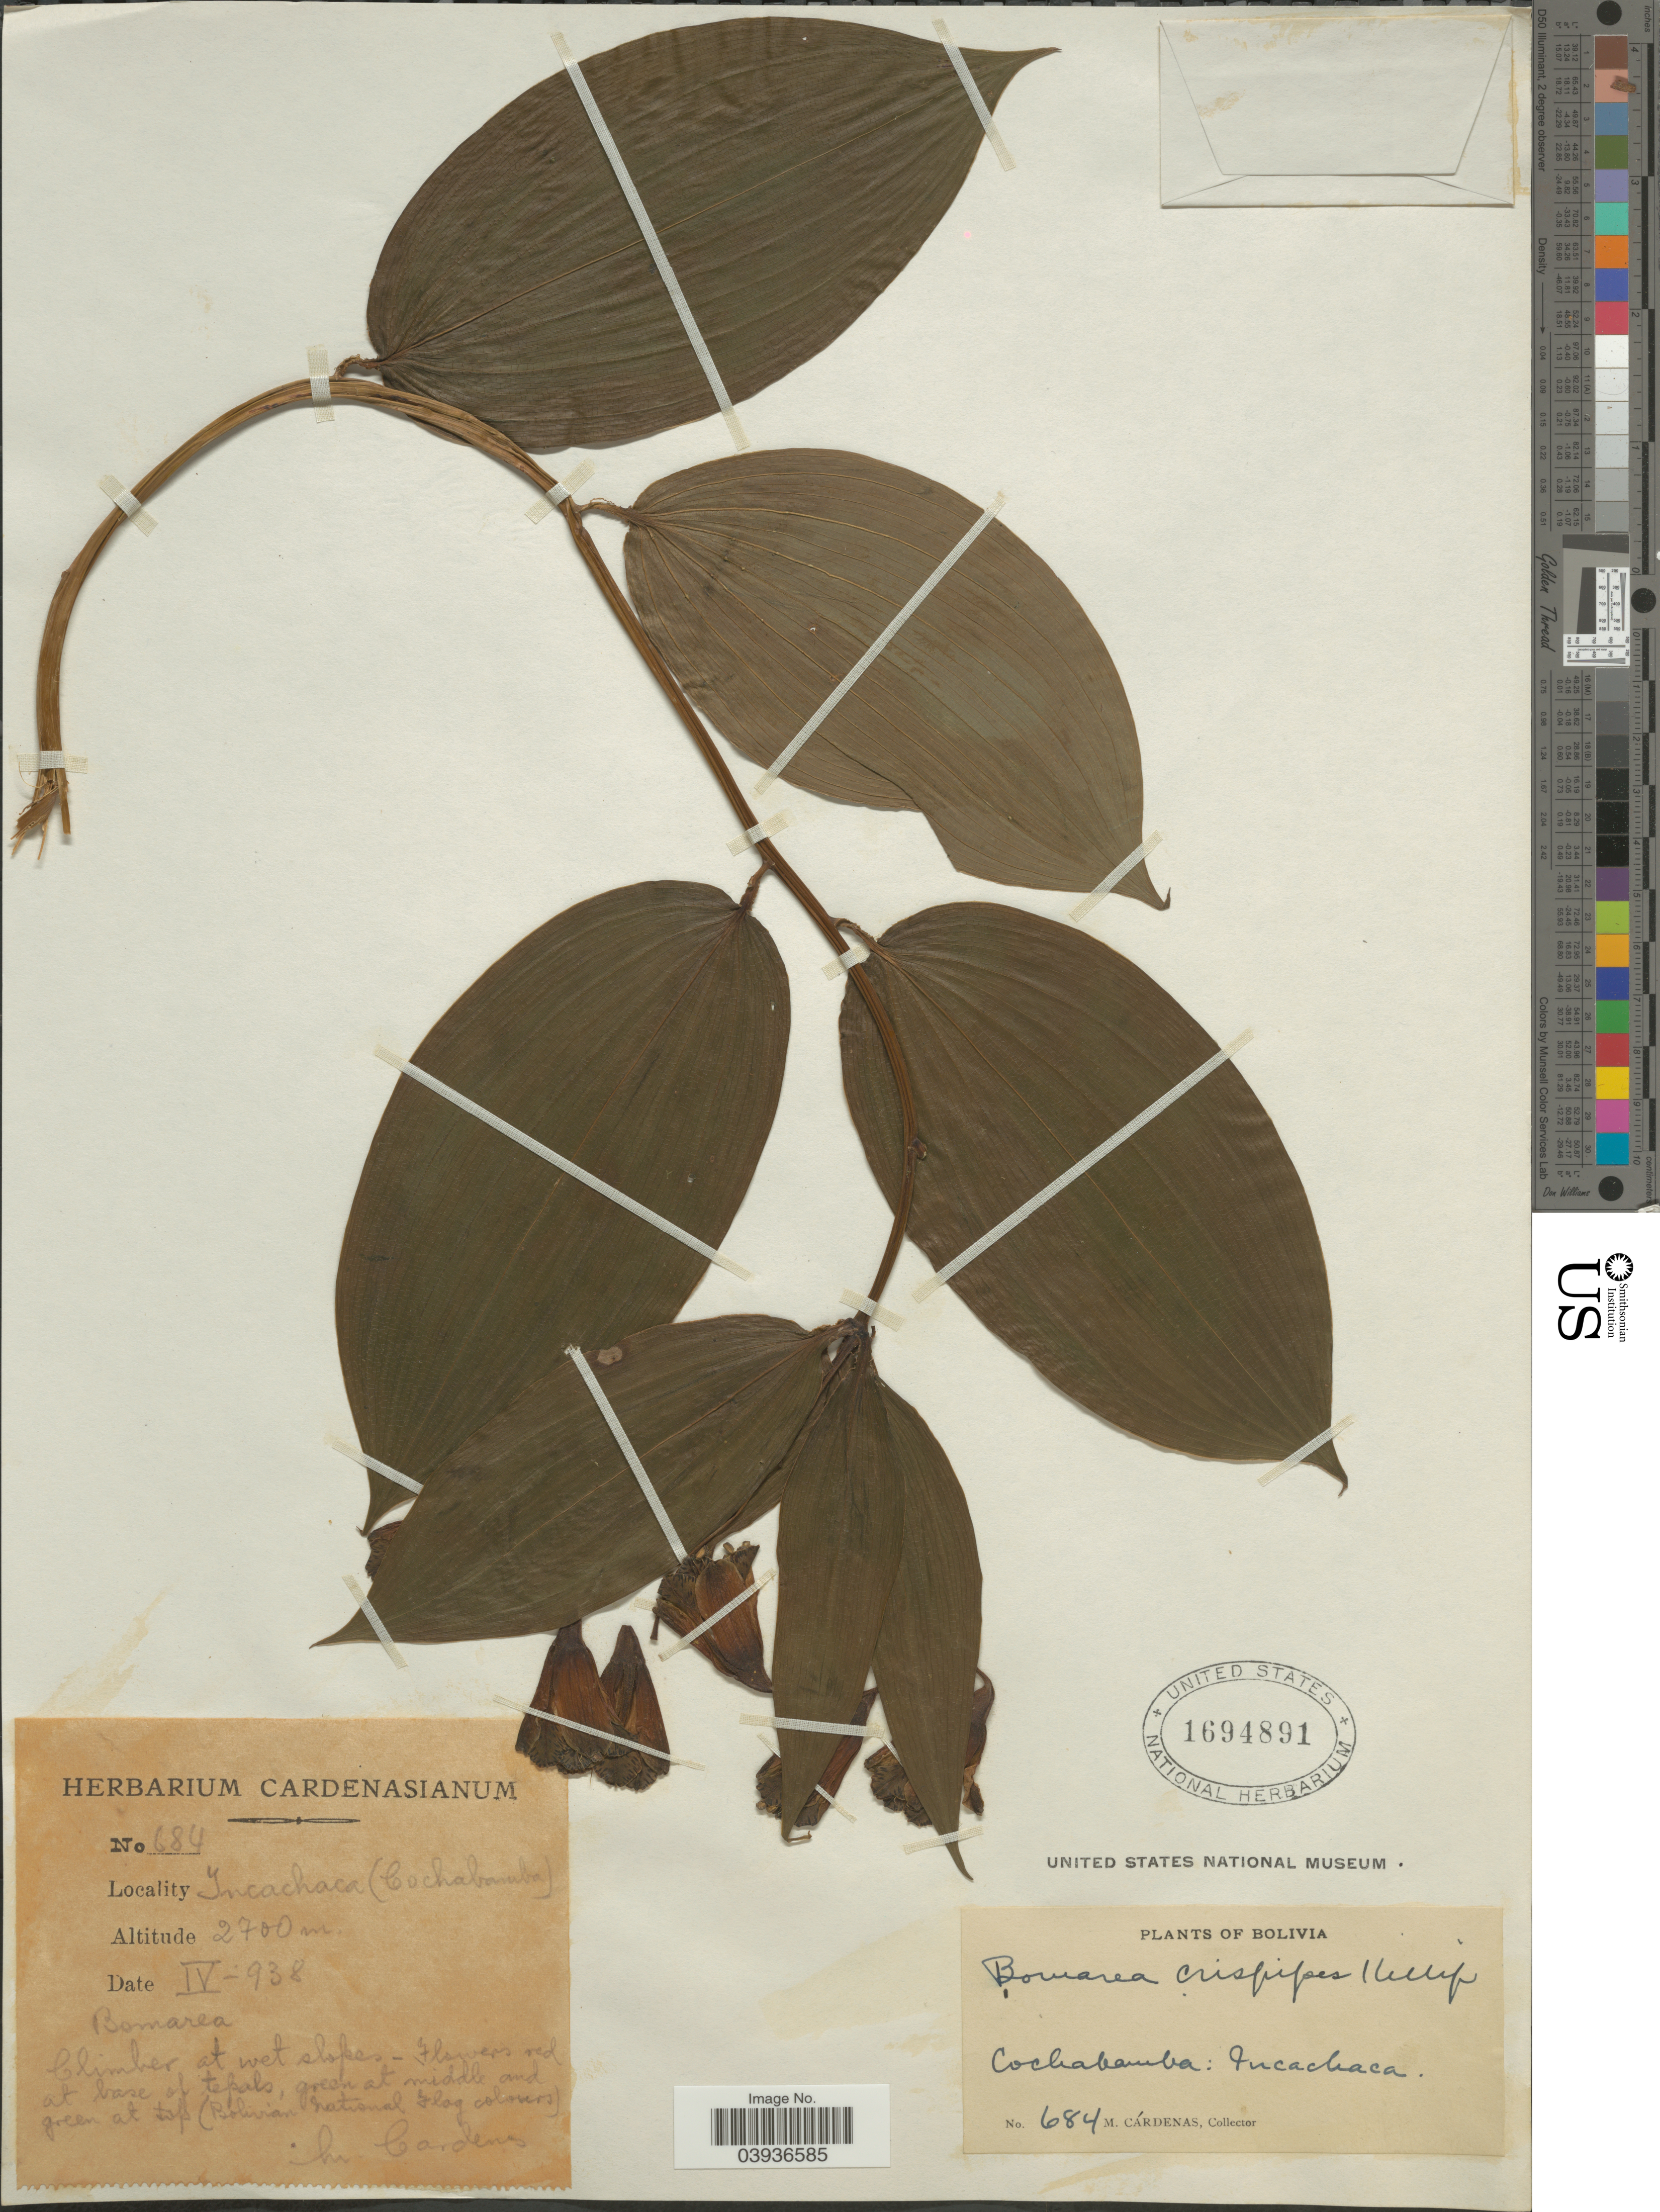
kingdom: Plantae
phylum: Tracheophyta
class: Liliopsida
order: Liliales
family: Alstroemeriaceae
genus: Bomarea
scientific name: Bomarea crispipes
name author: Killip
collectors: M. Cárdenas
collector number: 684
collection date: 1938-04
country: Bolivia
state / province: Cochabamba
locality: Incachaca.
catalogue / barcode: US 1694891